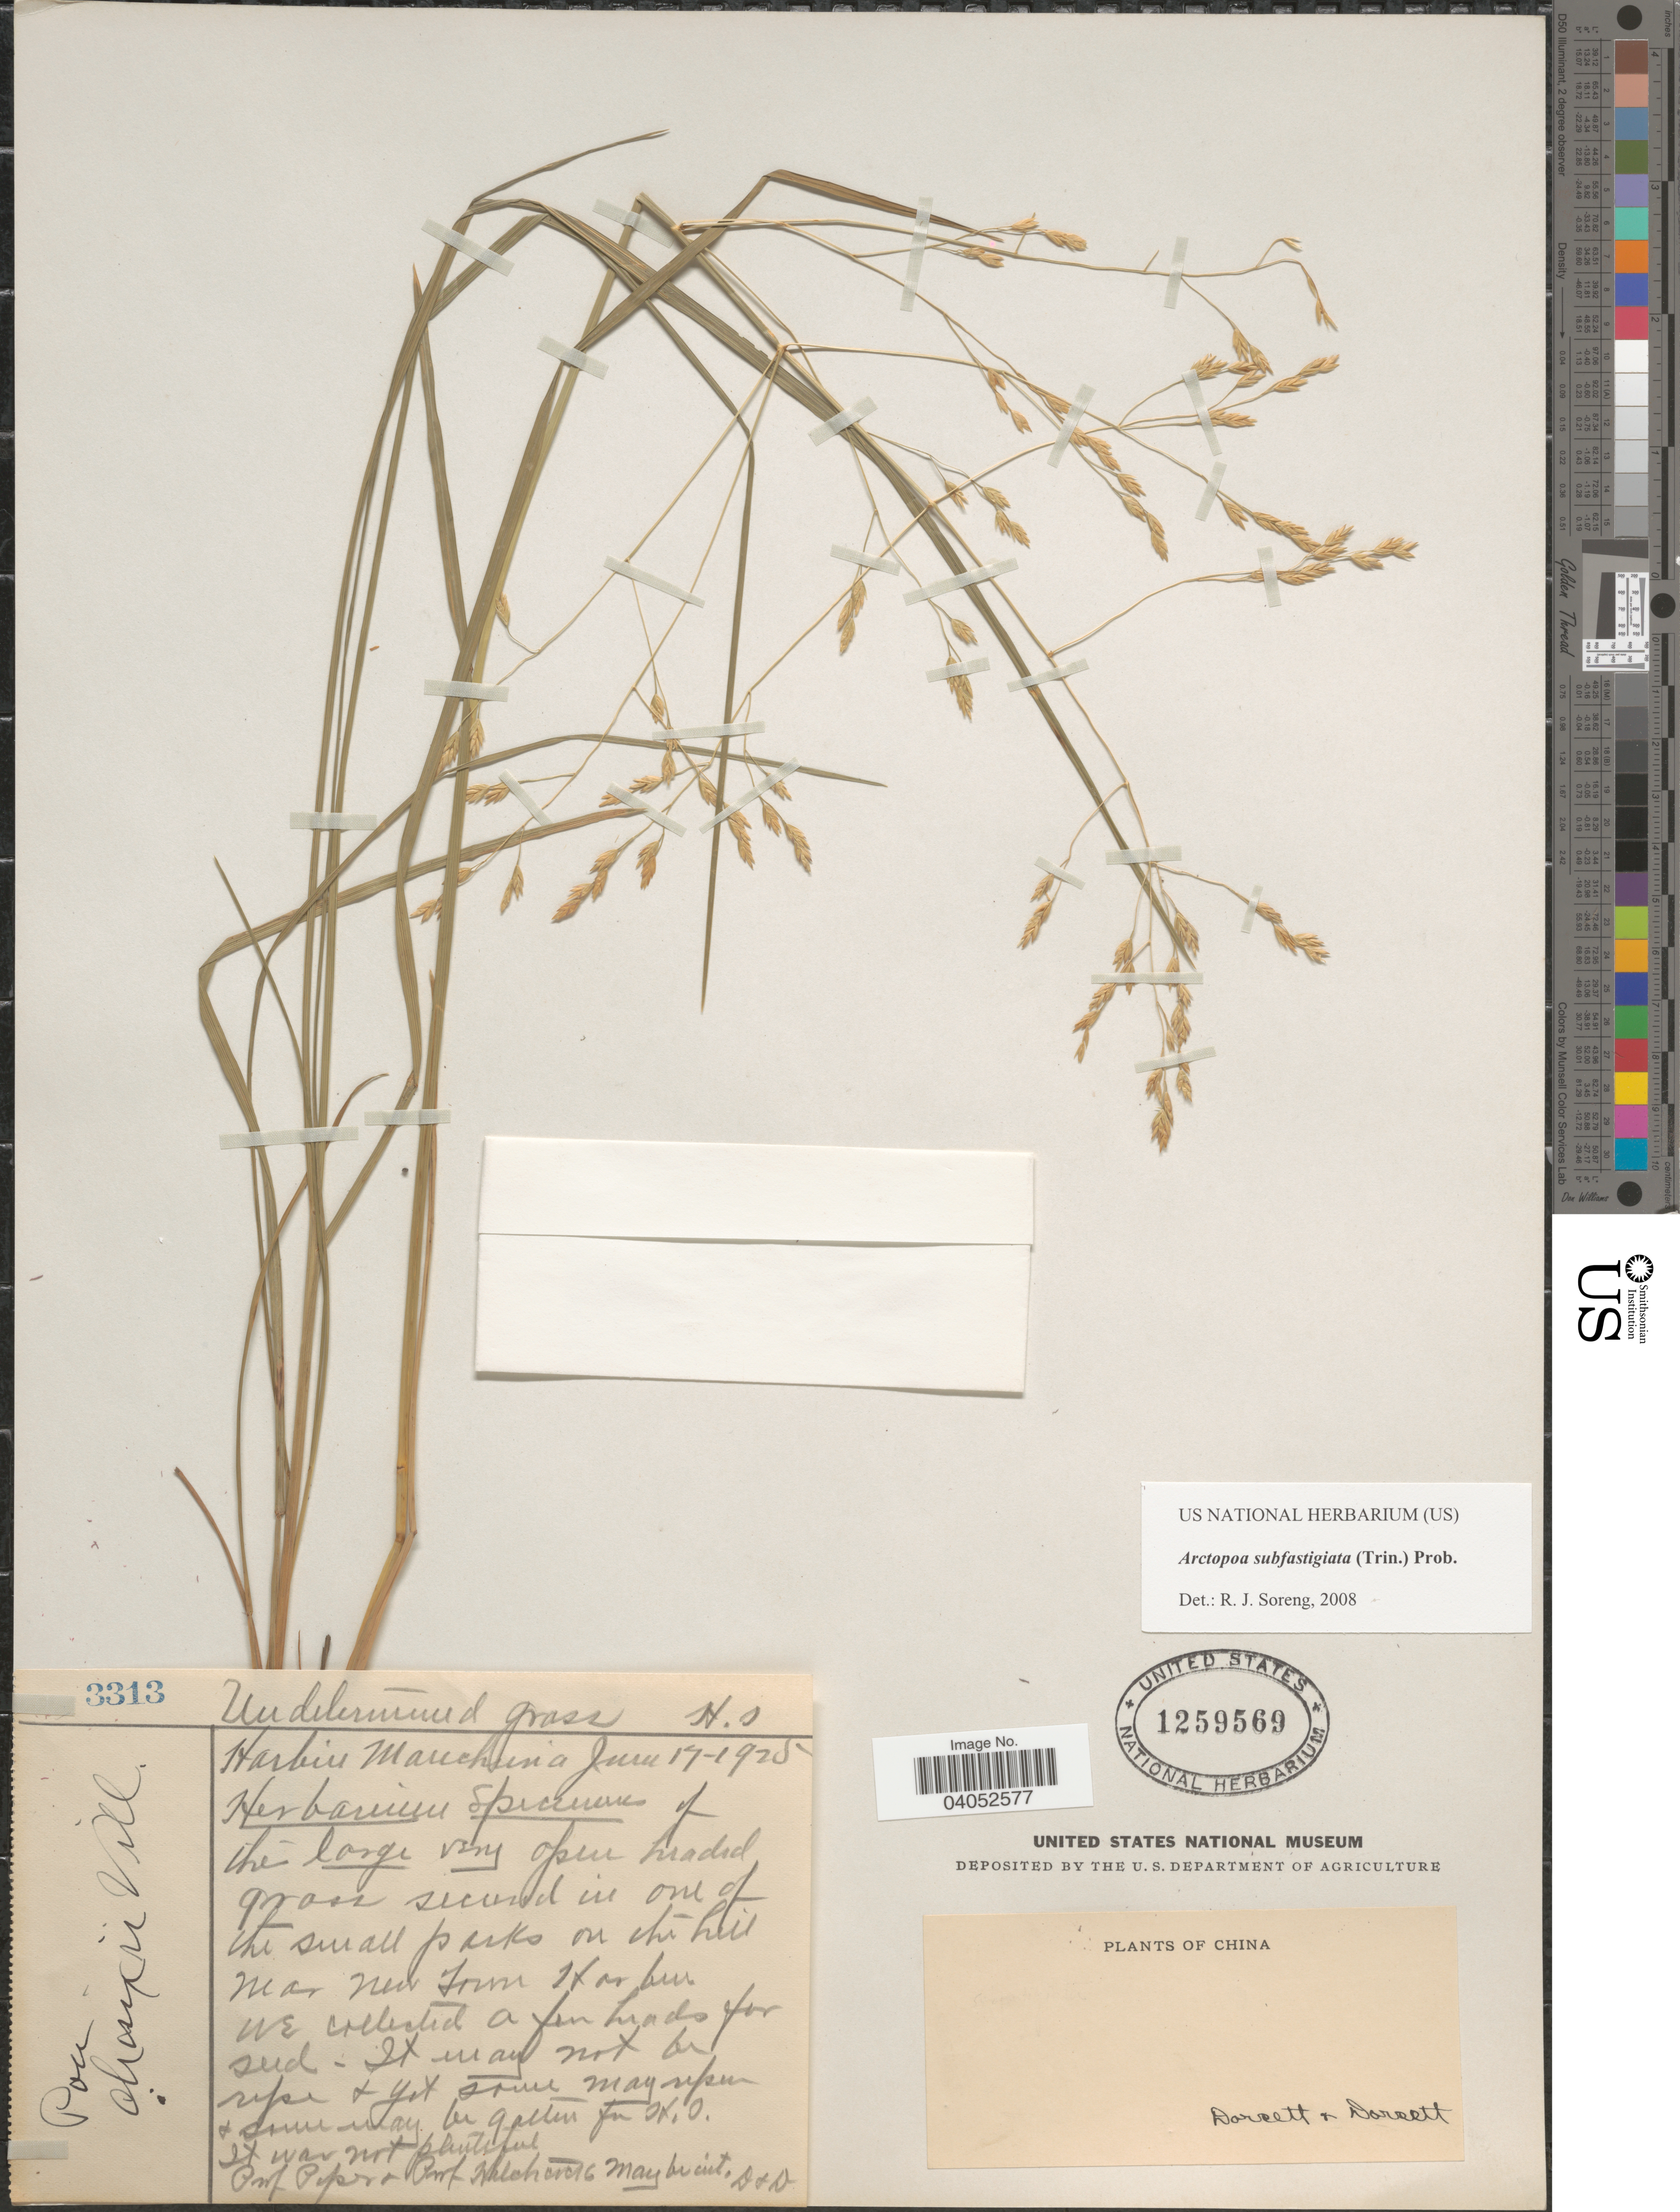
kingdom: Plantae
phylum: Tracheophyta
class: Liliopsida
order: Poales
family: Poaceae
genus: Arctopoa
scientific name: Arctopoa subfastigiata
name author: (Trin.) Prob.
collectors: -- Dorsett & -- Dorsett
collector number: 3313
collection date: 1925-06-17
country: China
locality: Harbin Manchuria.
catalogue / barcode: US 1259569